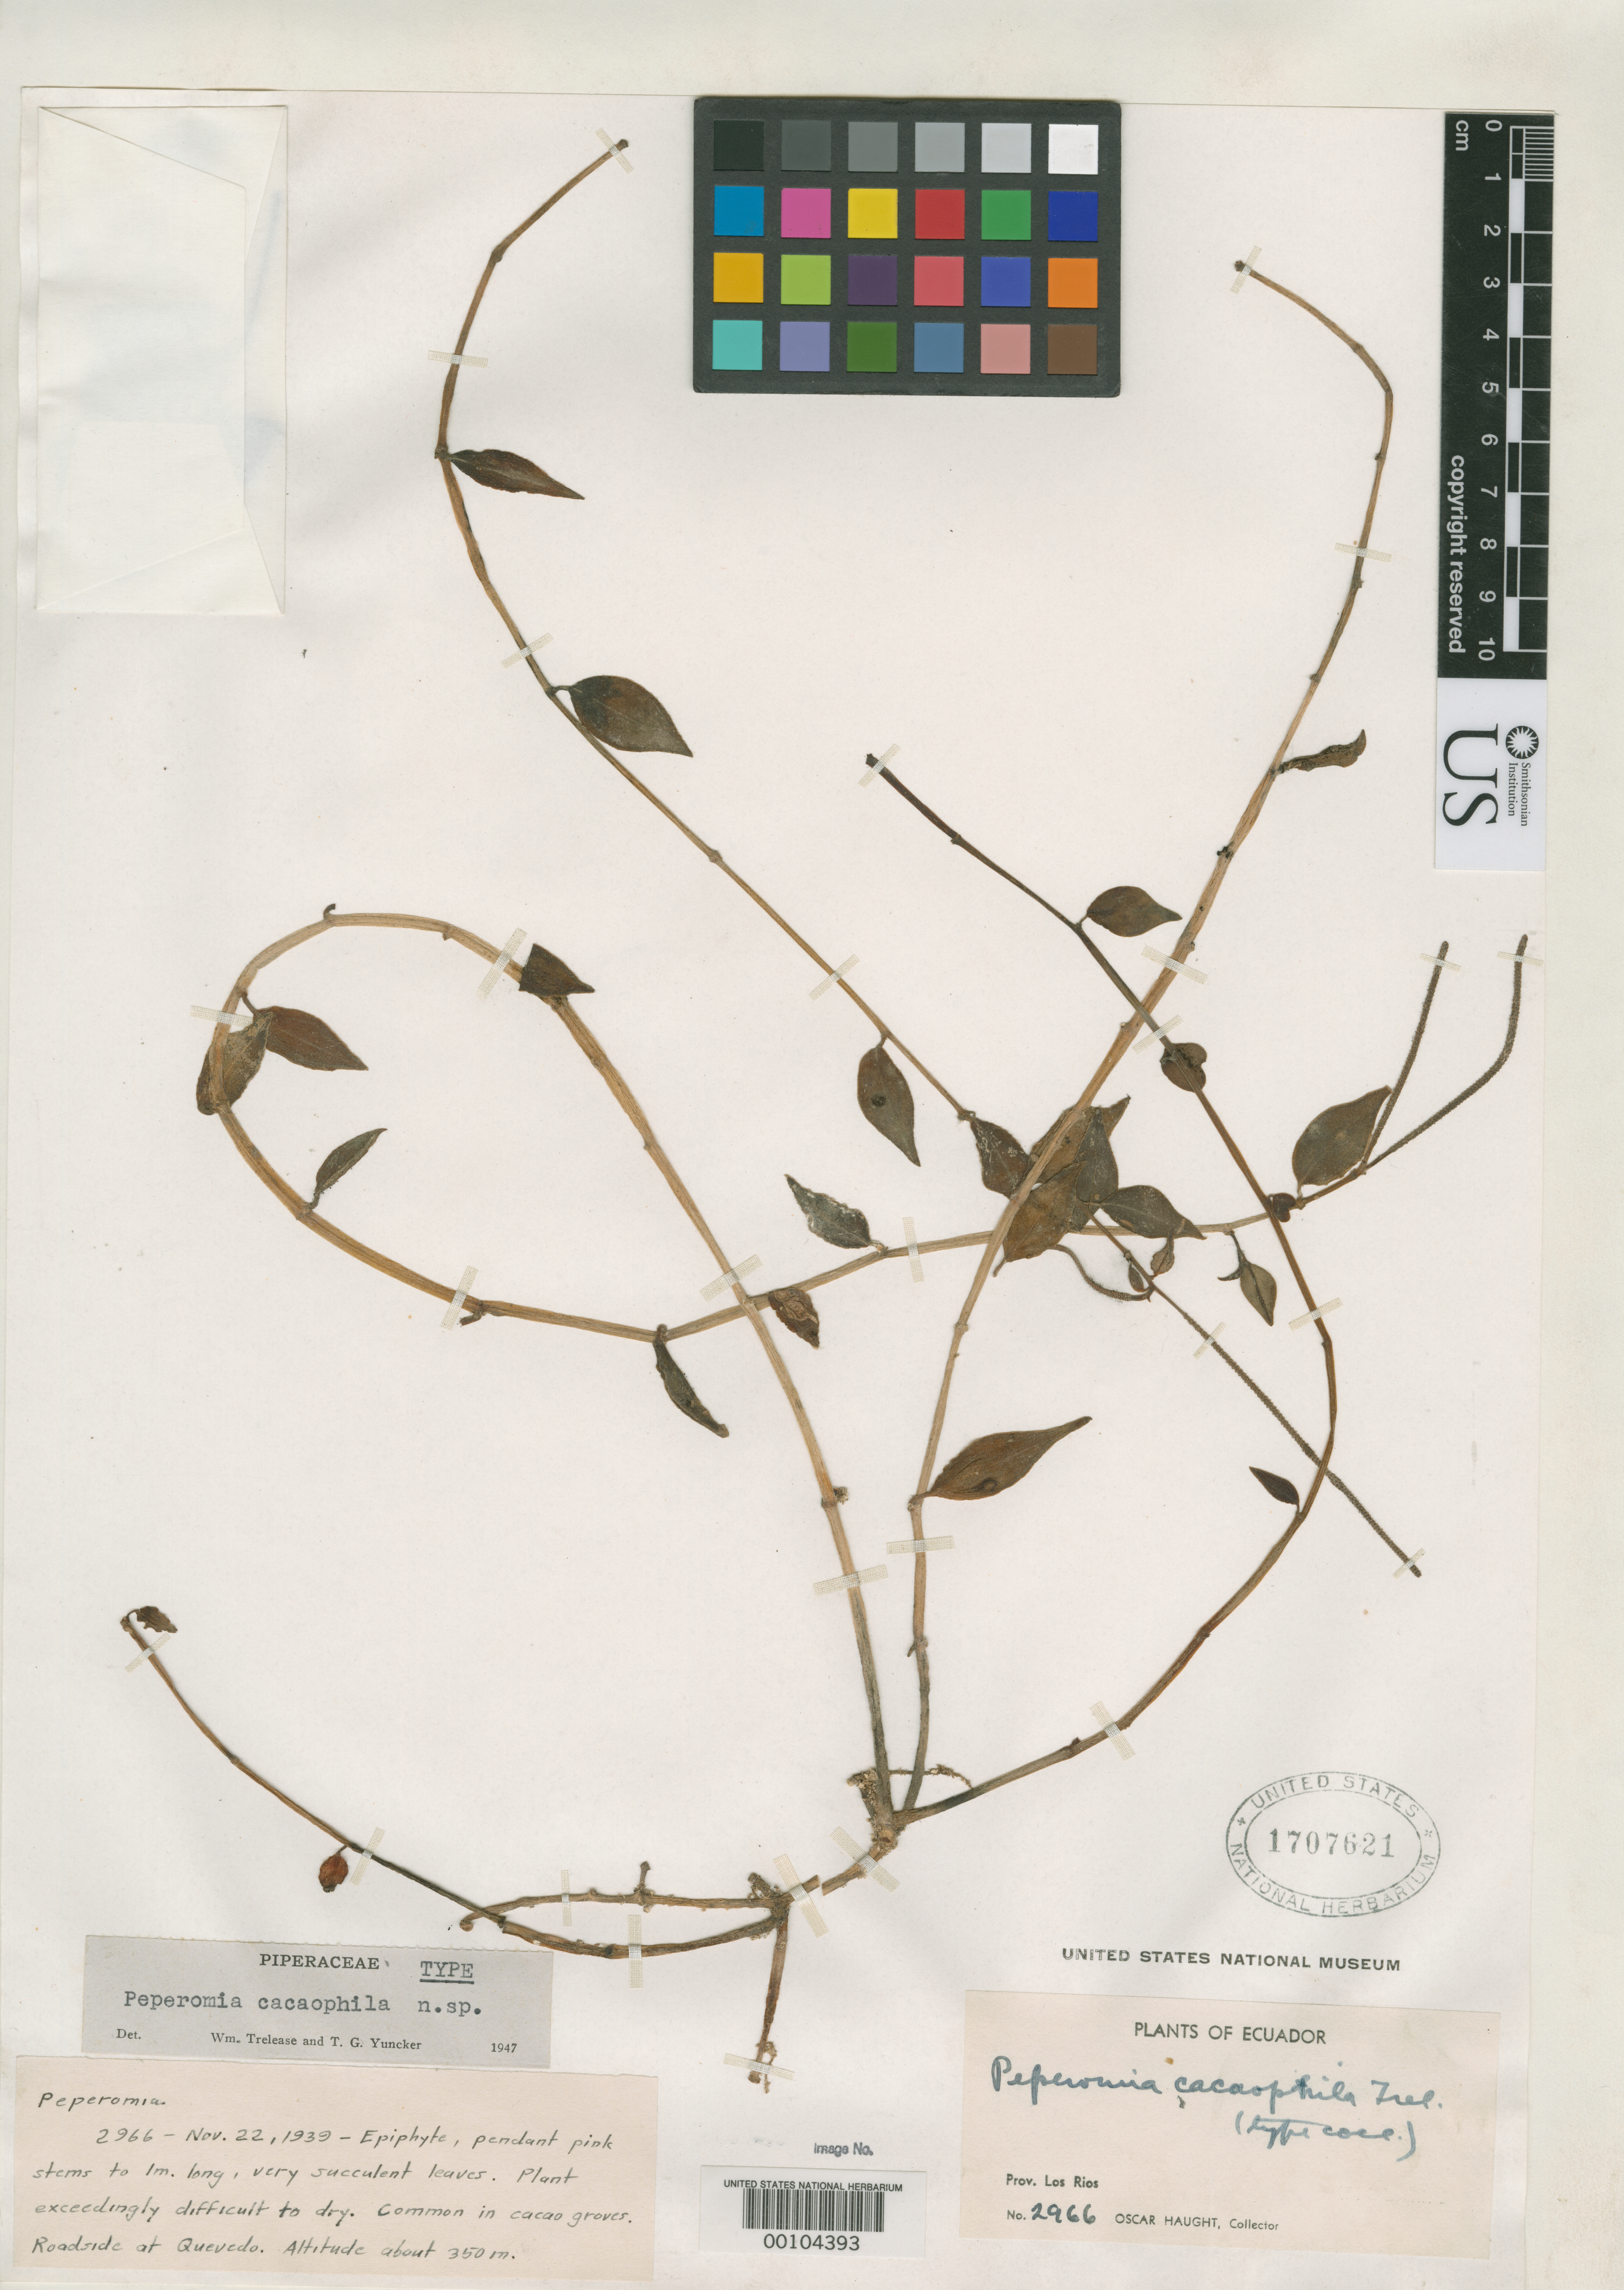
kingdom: Plantae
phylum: Tracheophyta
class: Magnoliopsida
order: Piperales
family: Piperaceae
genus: Peperomia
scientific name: Peperomia cacaophila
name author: Trel. & Yunck.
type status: Holotype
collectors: O. L. Haught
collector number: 2966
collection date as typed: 22 Nov 1930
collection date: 1930-11-22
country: Ecuador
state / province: Los Ríos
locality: Quevedo; alt. 350 m.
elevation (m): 350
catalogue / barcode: US 1707621